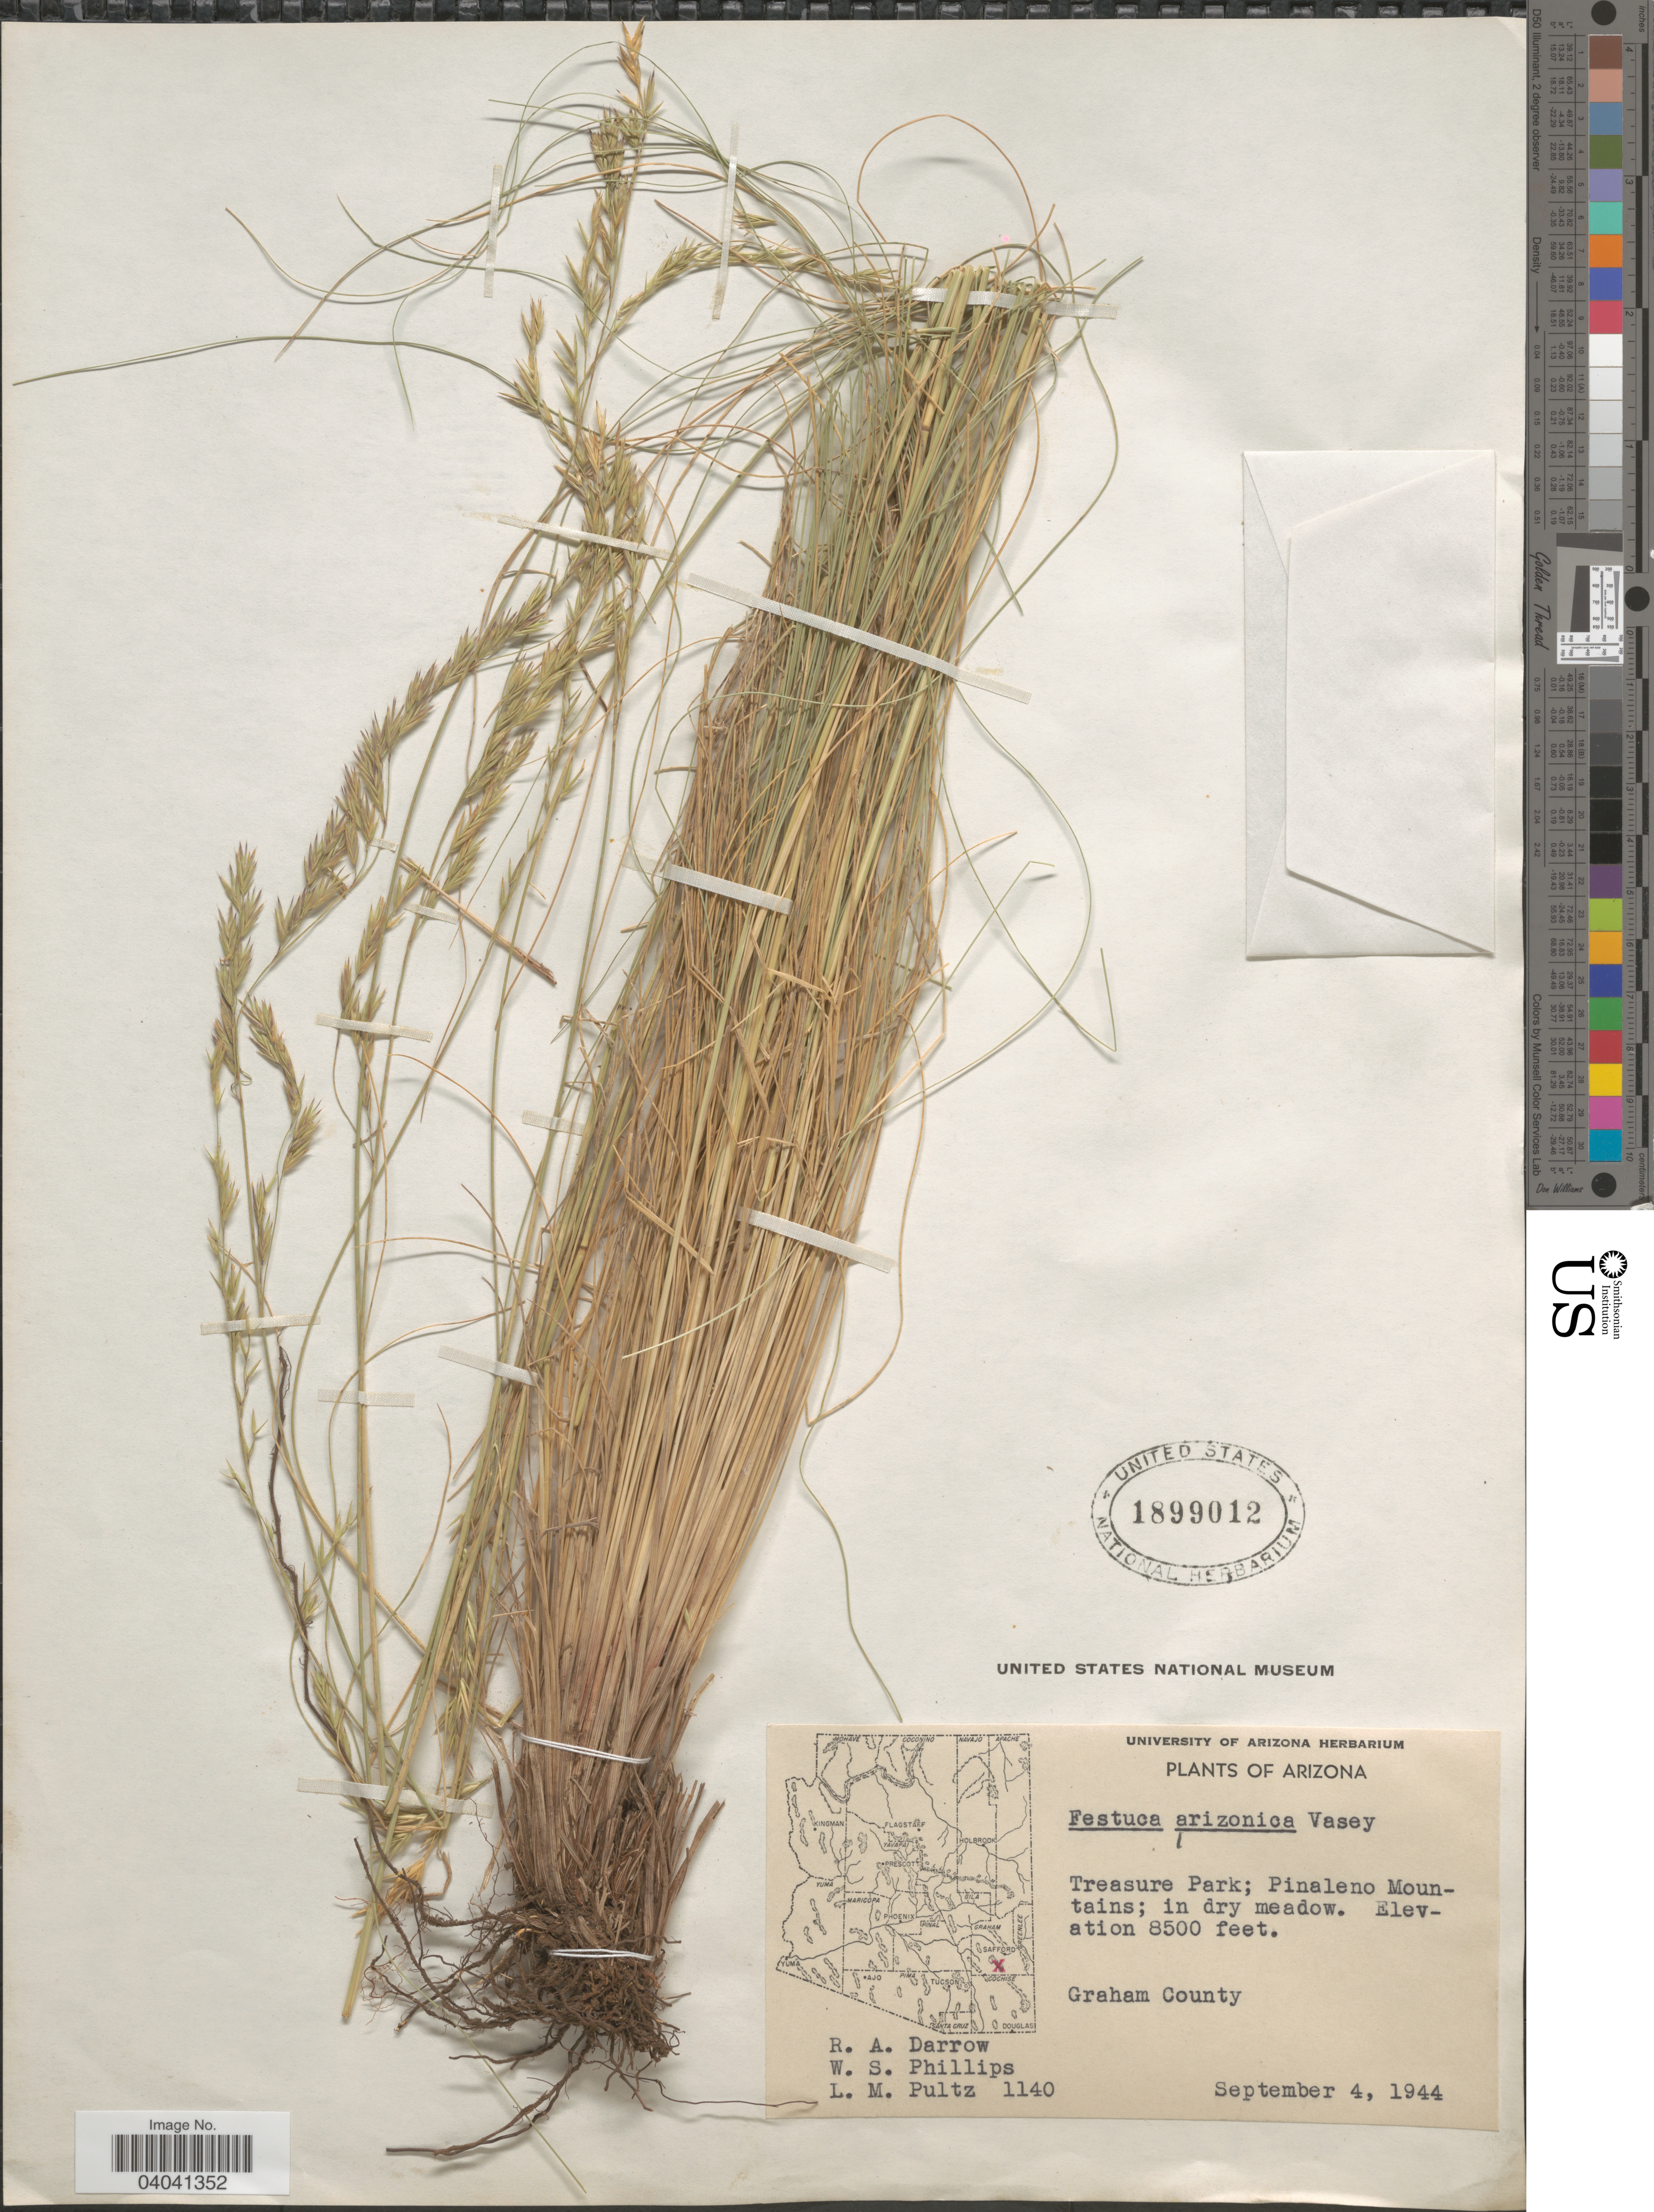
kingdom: Plantae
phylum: Tracheophyta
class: Liliopsida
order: Poales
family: Poaceae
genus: Festuca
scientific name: Festuca arizonica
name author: Vasey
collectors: R. A. Darrow, W. S. Phillips & L. Pultz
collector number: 1140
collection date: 1944-09-04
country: United States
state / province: Arizona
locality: Treasure Park; Pinaleno Mountains; in dry meadow. Graham County.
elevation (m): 2591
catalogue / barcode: US 1899012